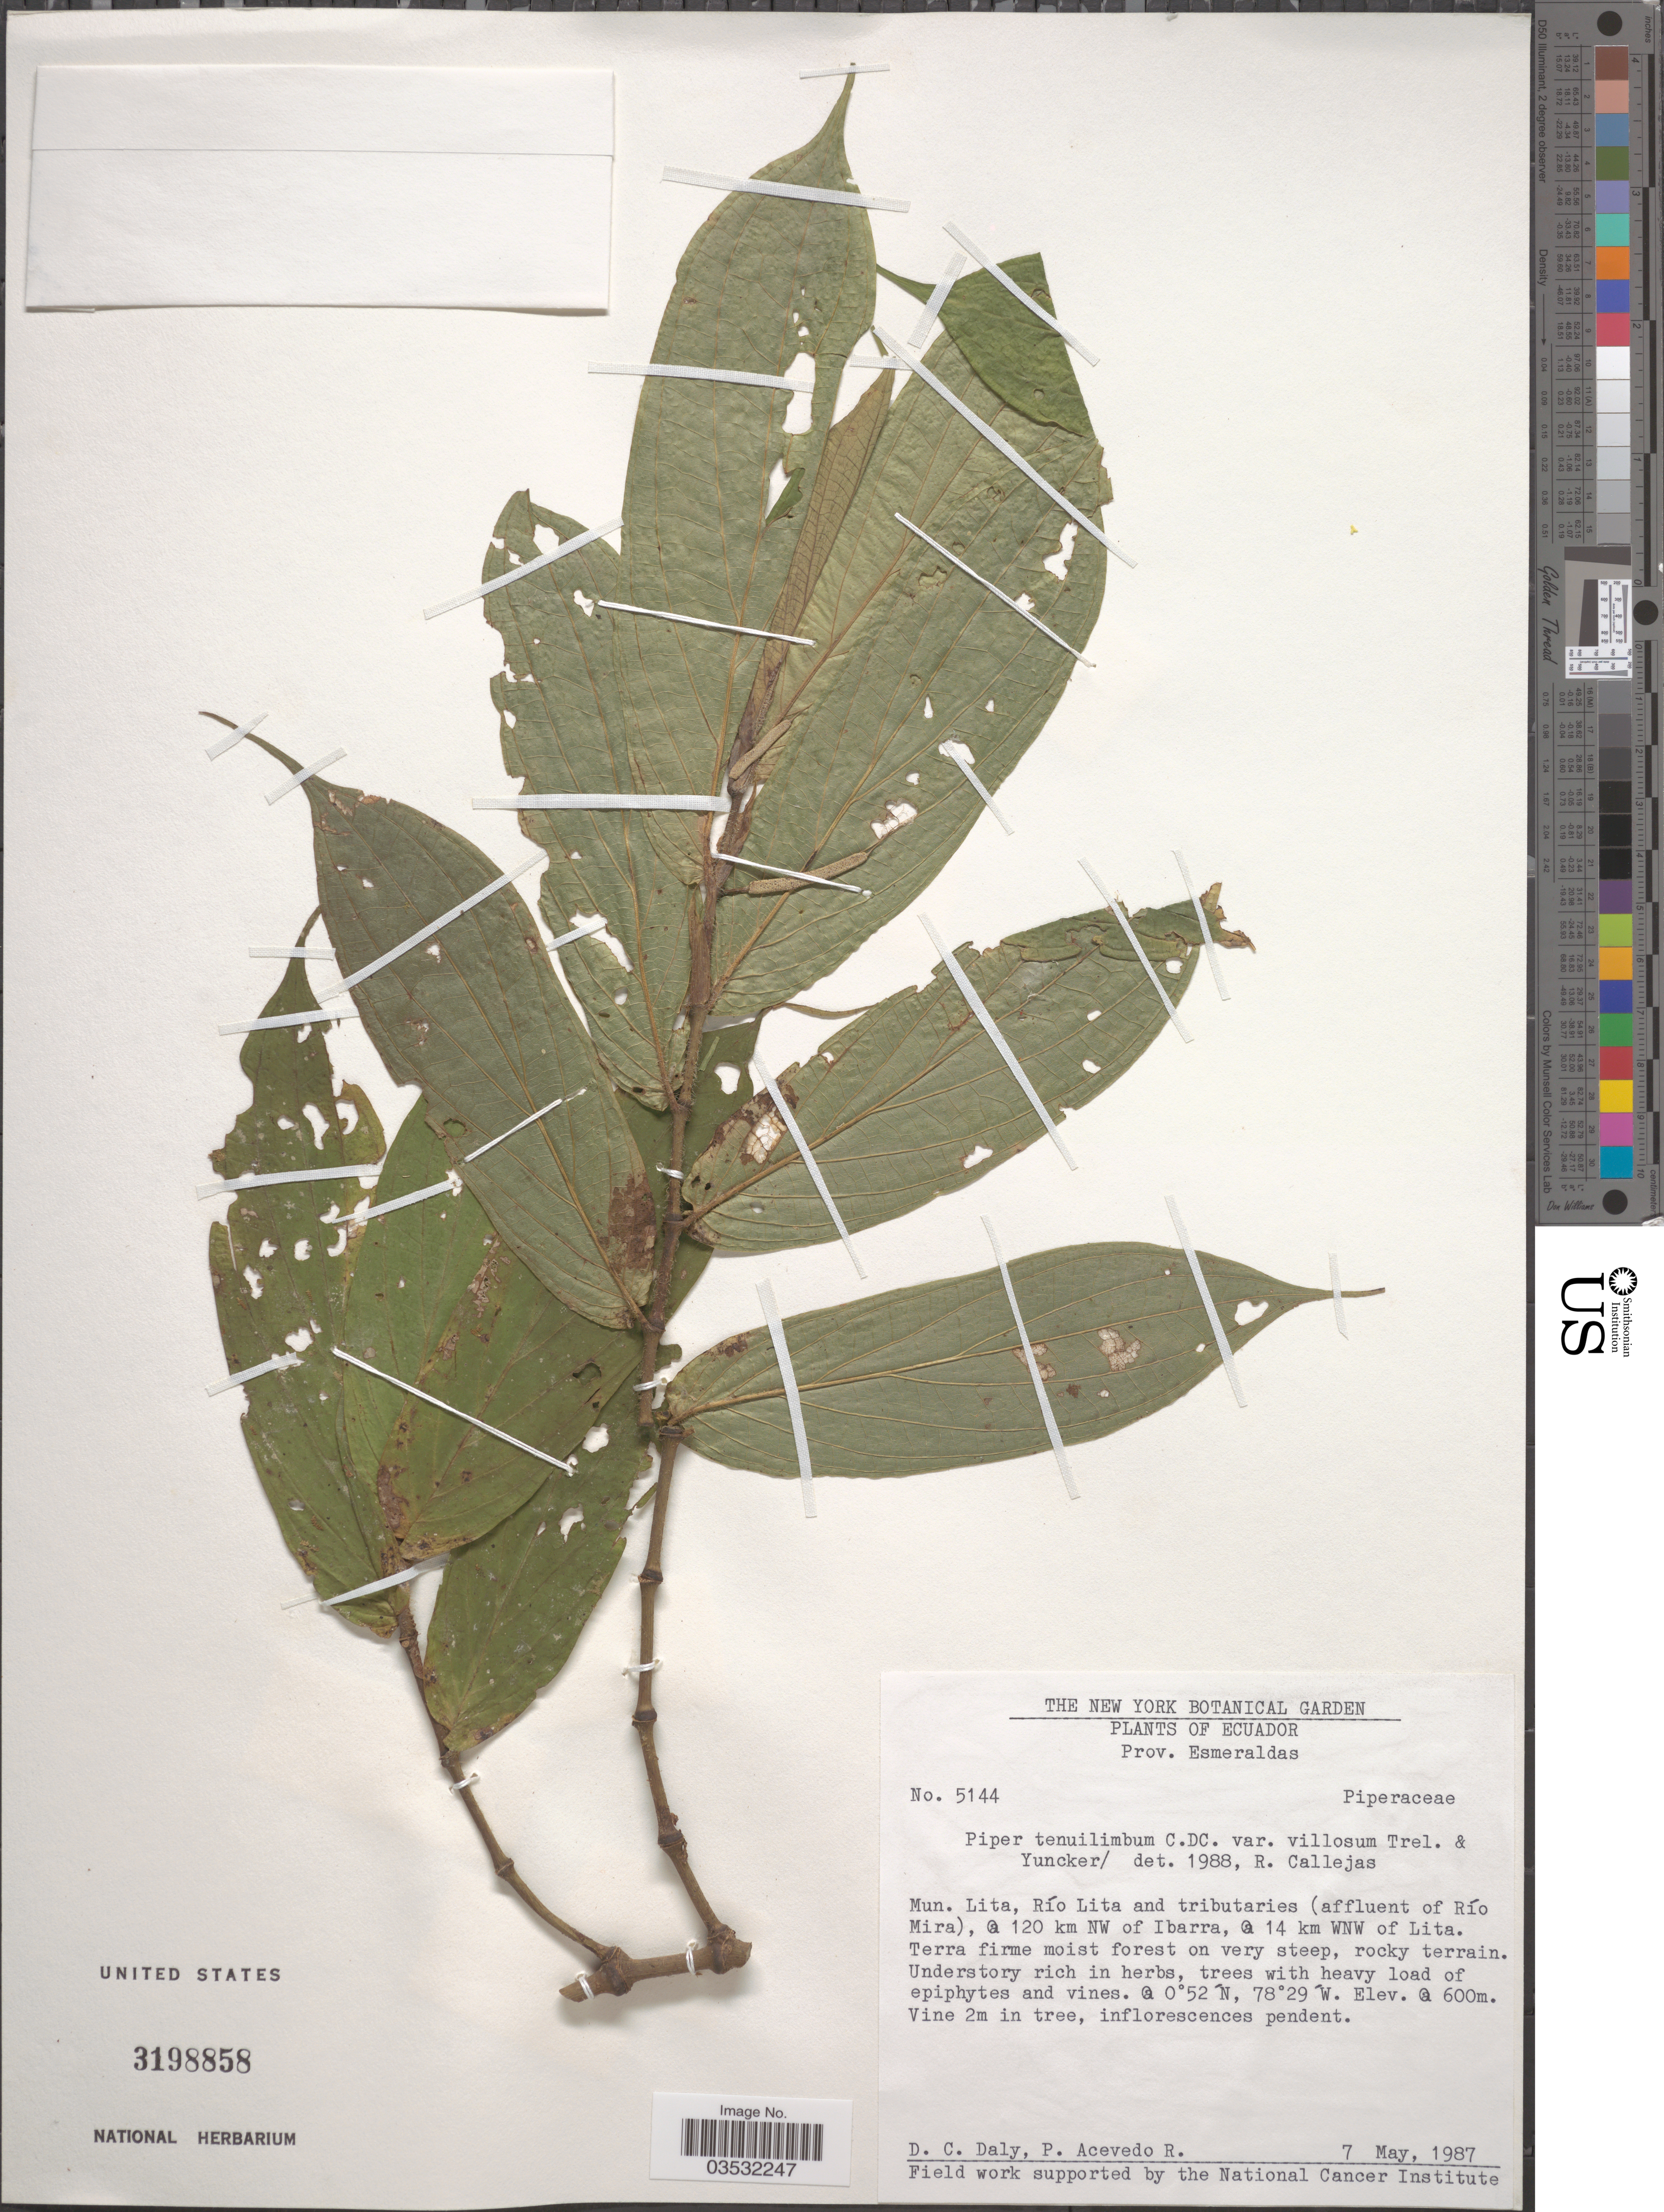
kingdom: Plantae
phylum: Tracheophyta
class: Magnoliopsida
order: Piperales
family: Piperaceae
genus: Piper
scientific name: Piper tenuilimbum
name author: C. DC.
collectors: D. C. Daly & P. Acevedo R.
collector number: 5144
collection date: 1987-05-07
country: Ecuador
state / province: Esmeraldas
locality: Mun. Lita, Río Lita and tributaries (affluent of Río Mira), 120 km NW of Ibarra, 14 km WNW of Lita.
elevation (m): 600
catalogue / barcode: US 3198858